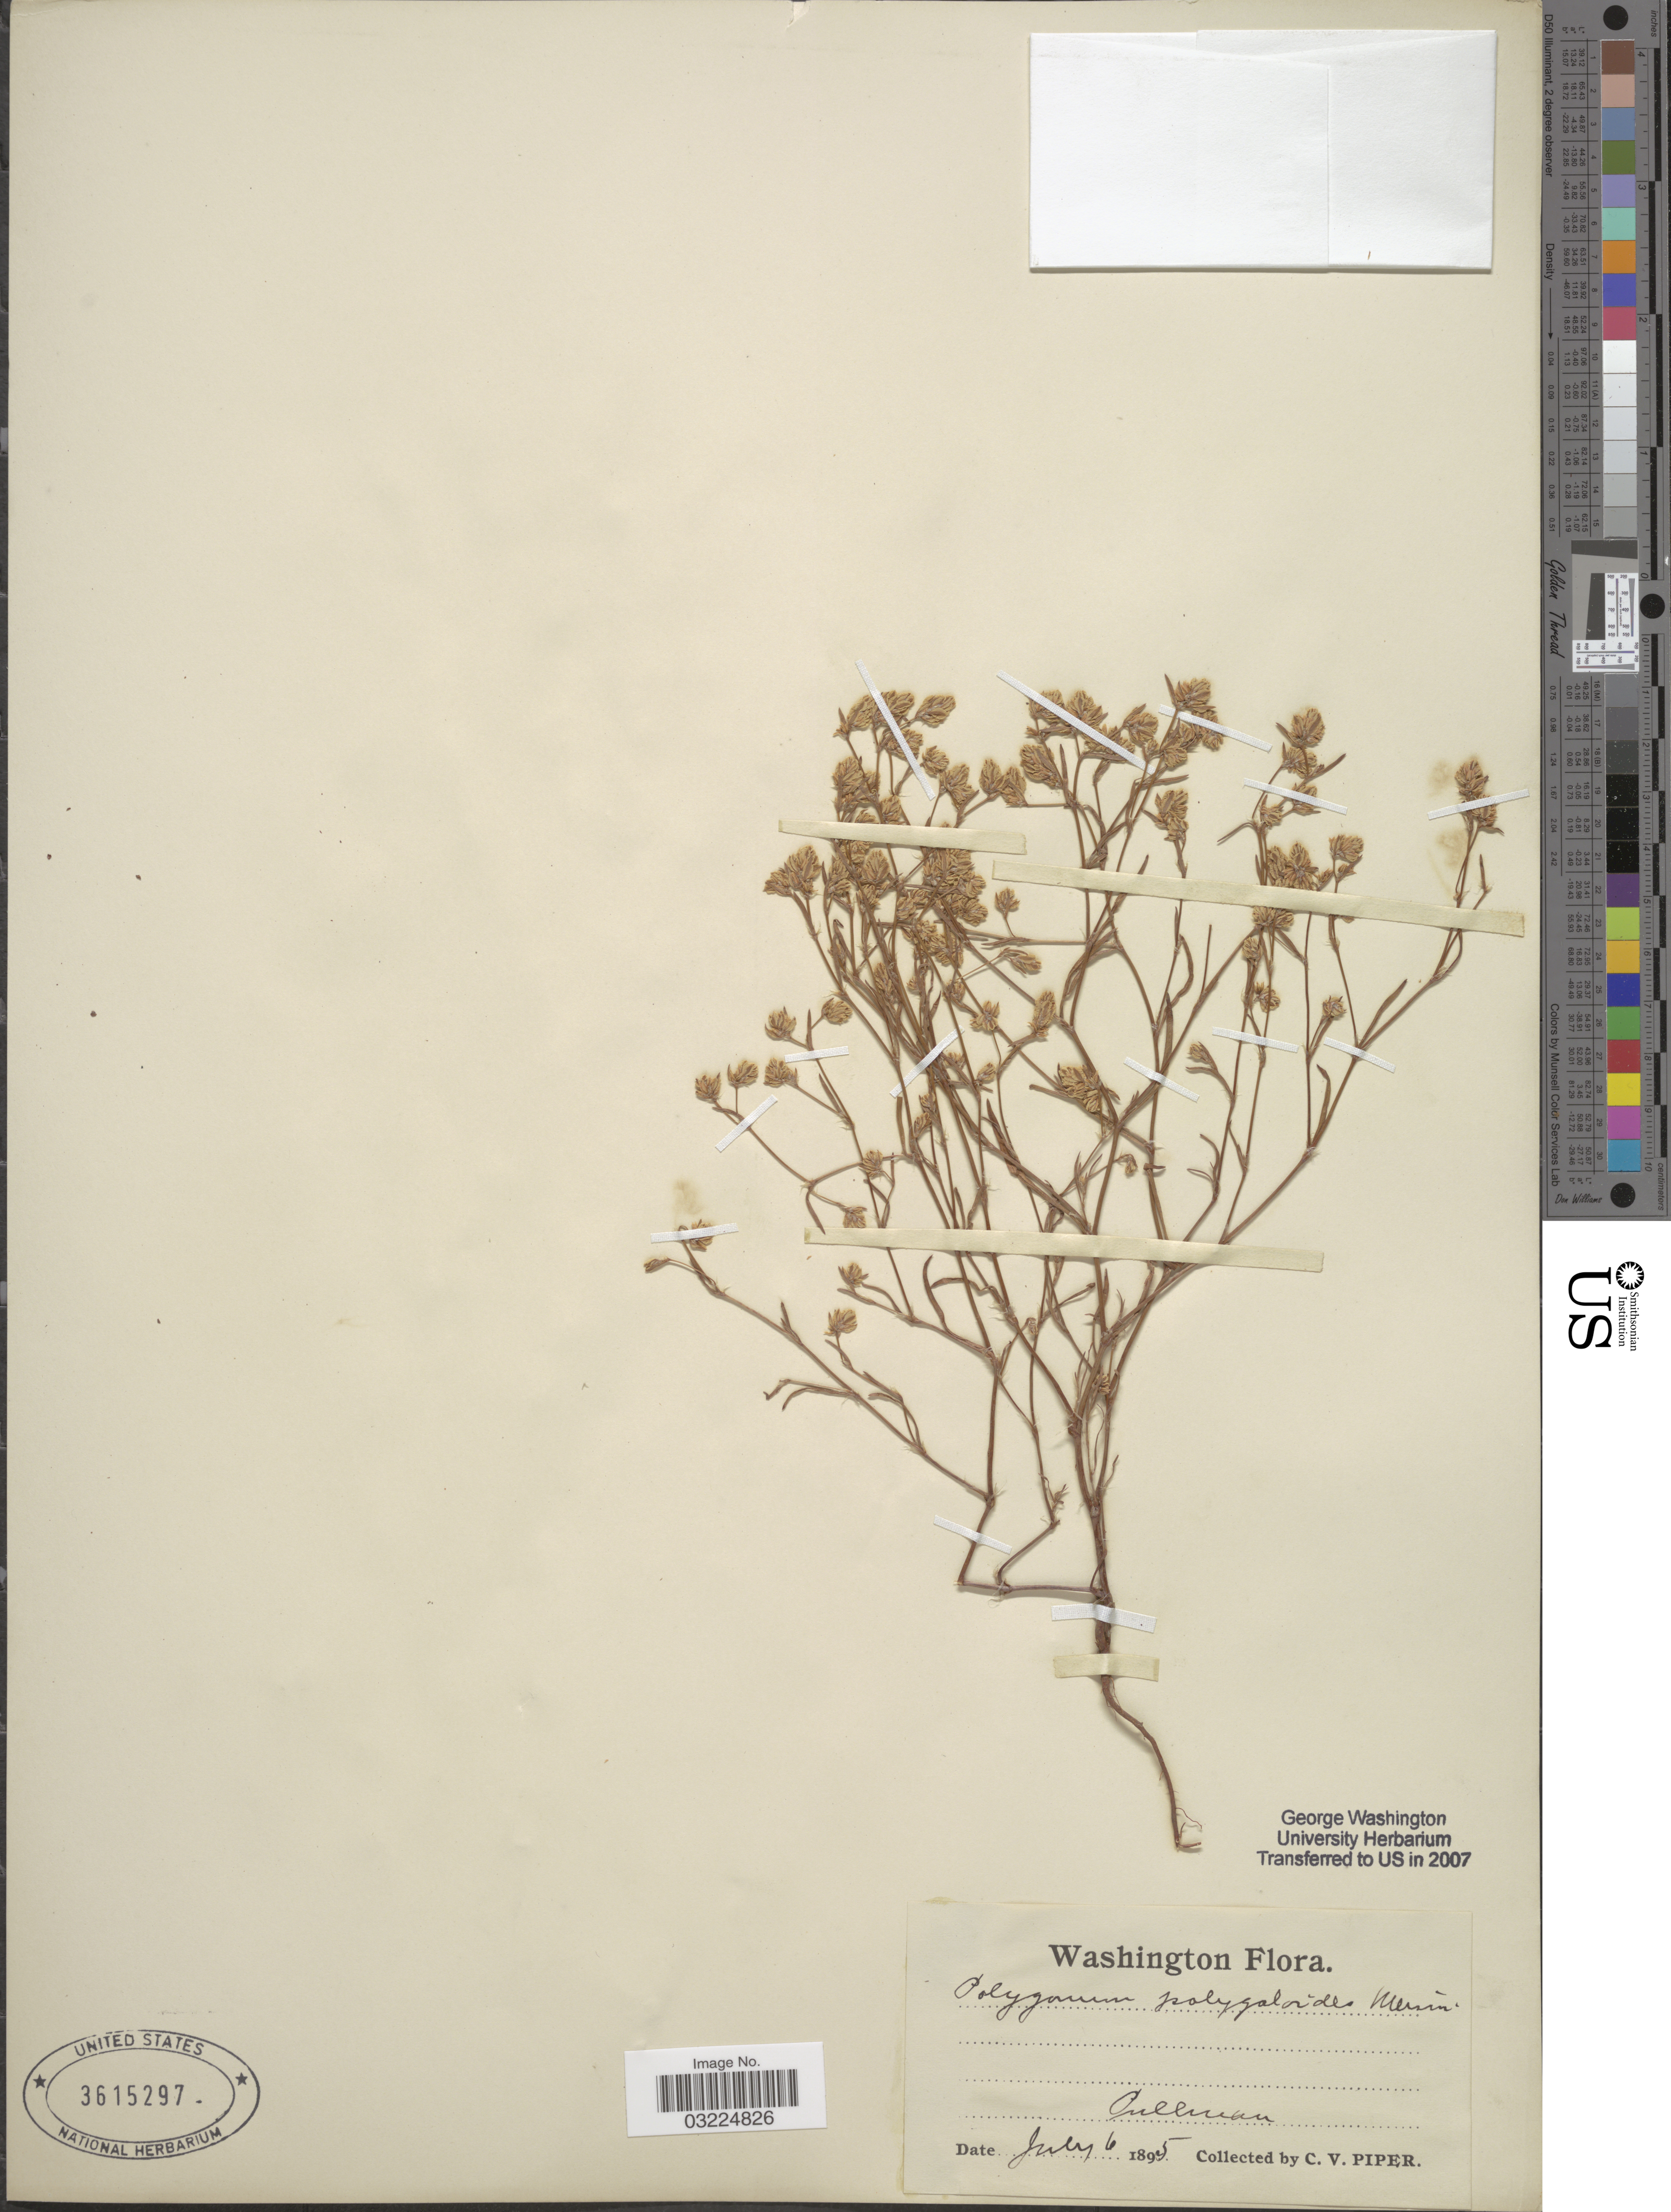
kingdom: Plantae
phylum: Tracheophyta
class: Magnoliopsida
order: Caryophyllales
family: Polygonaceae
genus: Polygonum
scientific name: Polygonum polygaloides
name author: Meisn.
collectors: C. V. Piper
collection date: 1895-07-06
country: United States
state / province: Washington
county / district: Whitman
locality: Pullman.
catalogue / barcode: US 3615297